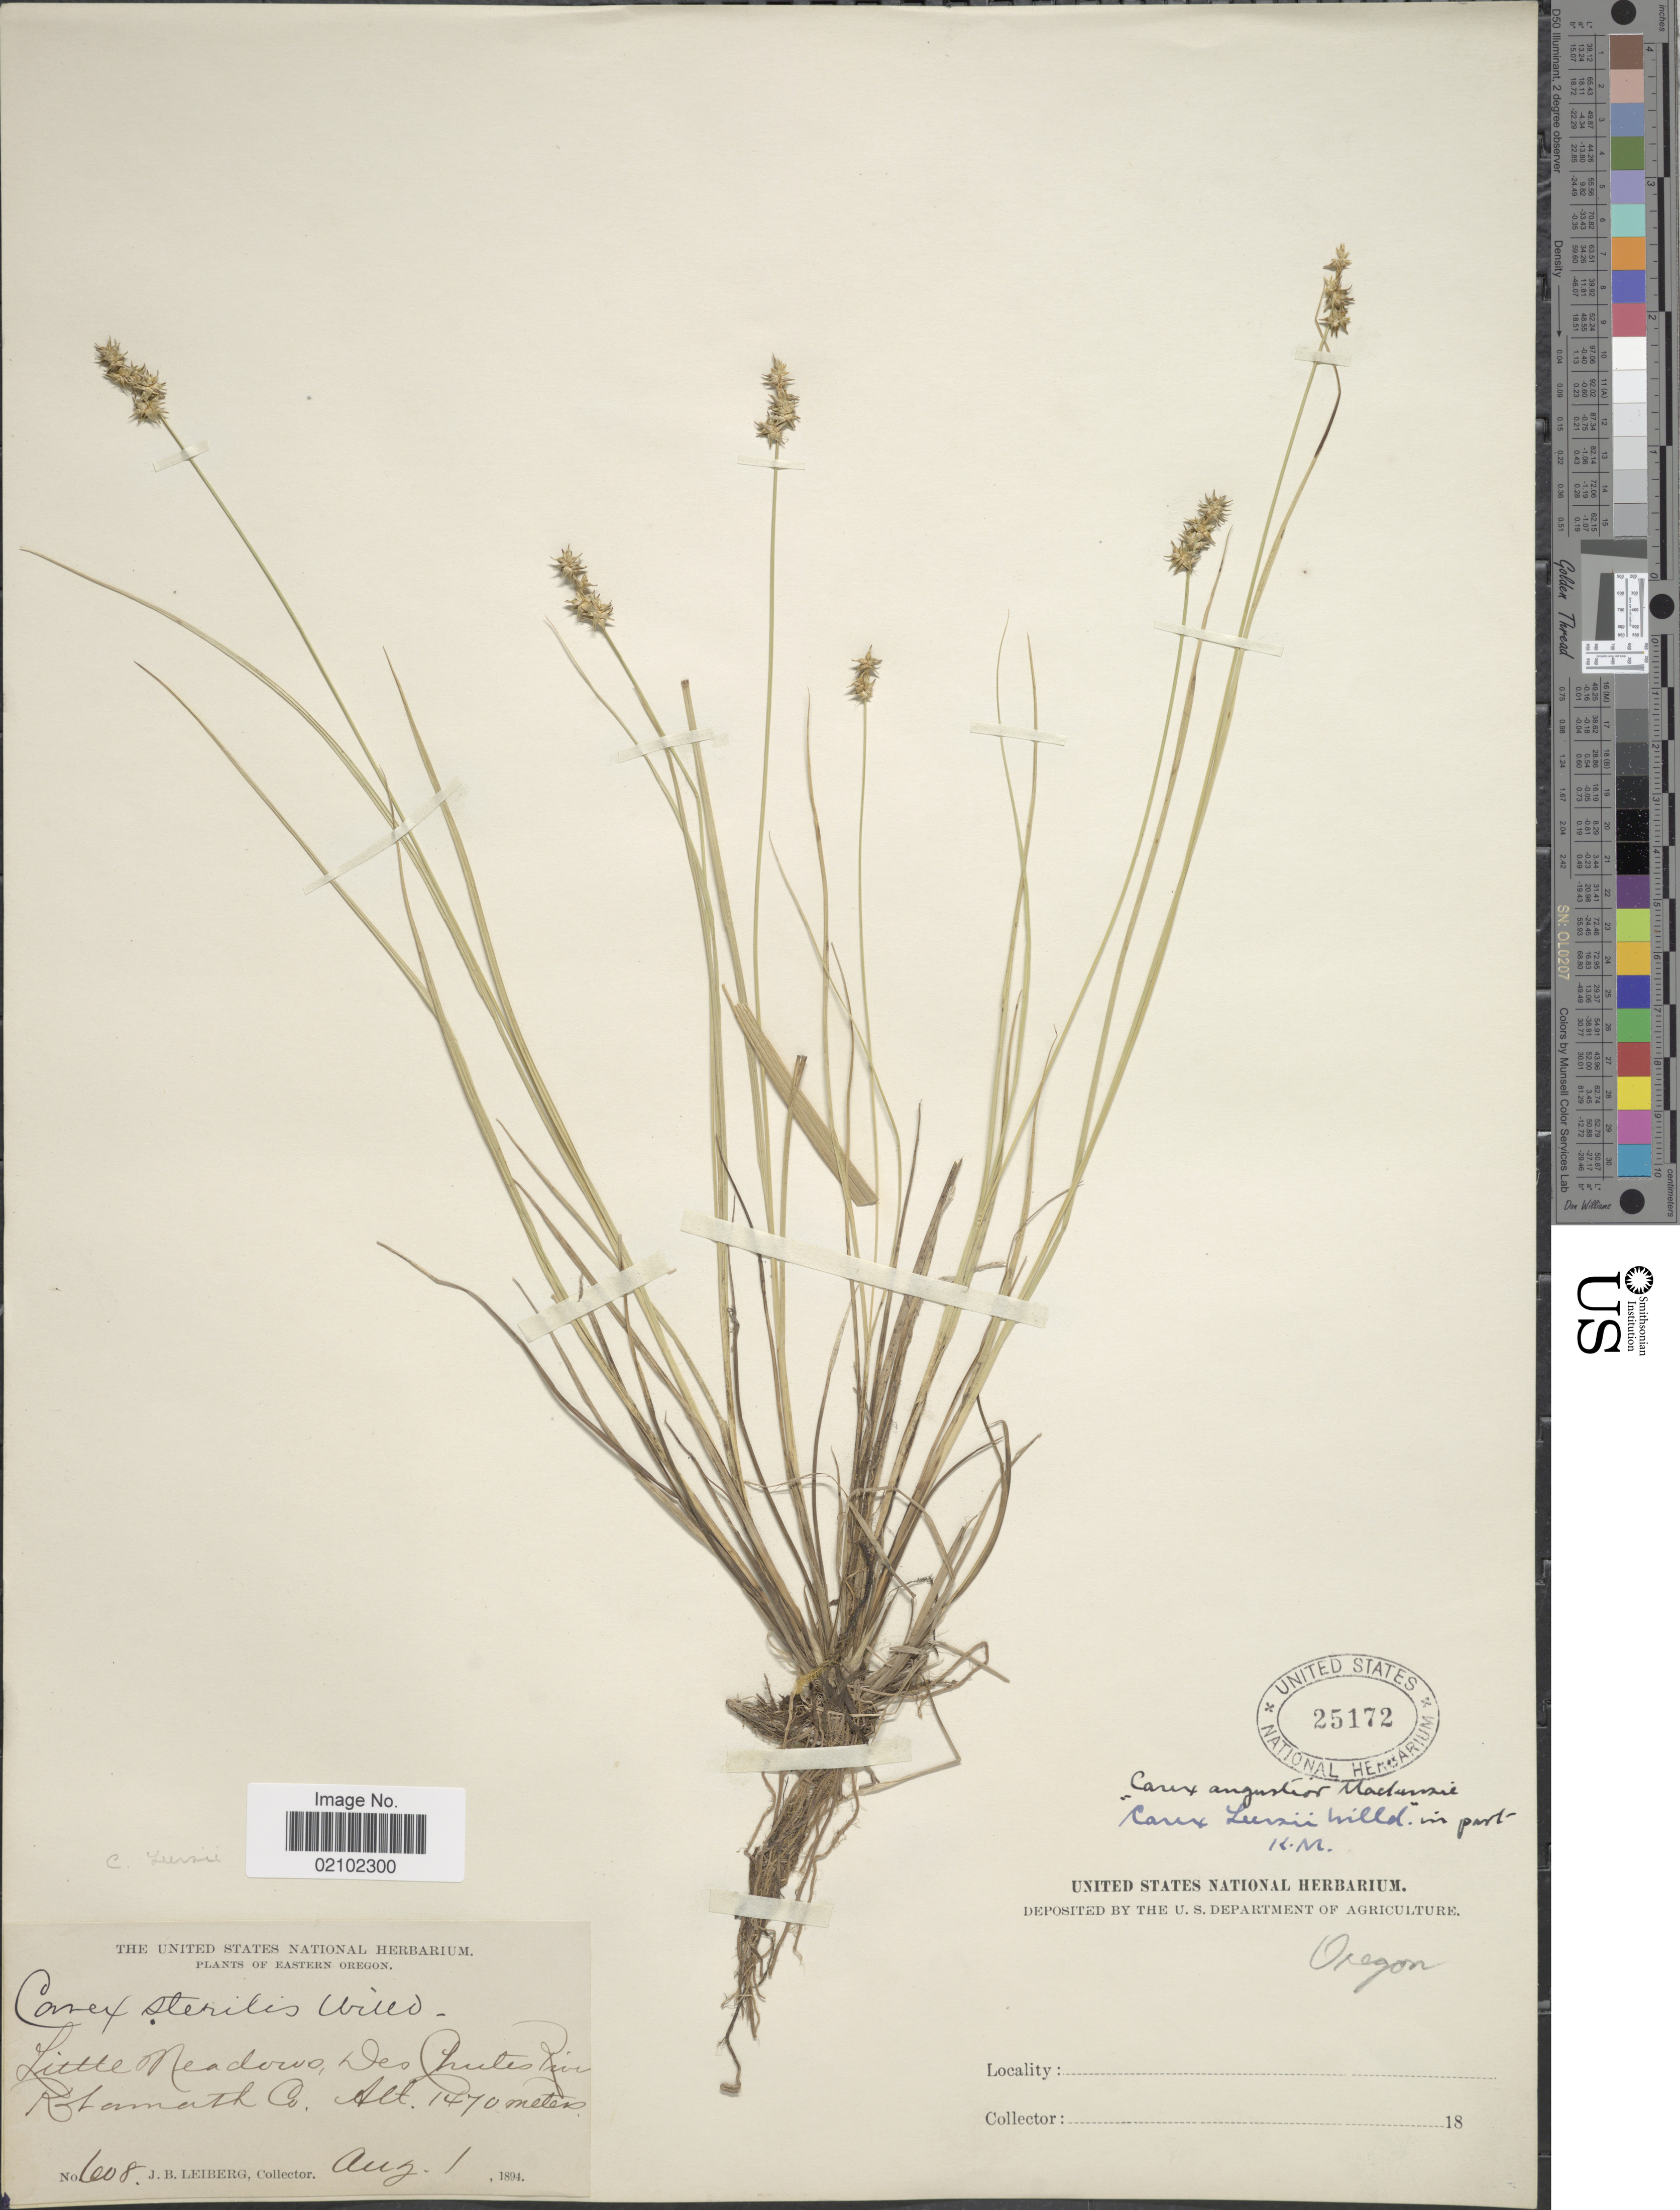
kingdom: Plantae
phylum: Tracheophyta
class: Liliopsida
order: Poales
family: Cyperaceae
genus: Carex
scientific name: Carex echinata subsp. echinata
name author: Murray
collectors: J. B. Leiberg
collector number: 608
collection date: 1894-08-01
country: United States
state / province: Oregon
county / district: Klamath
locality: Eastern Oregon, Little Meadow Des Chutes Riv, Klamath Co.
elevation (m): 1470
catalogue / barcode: US 25172